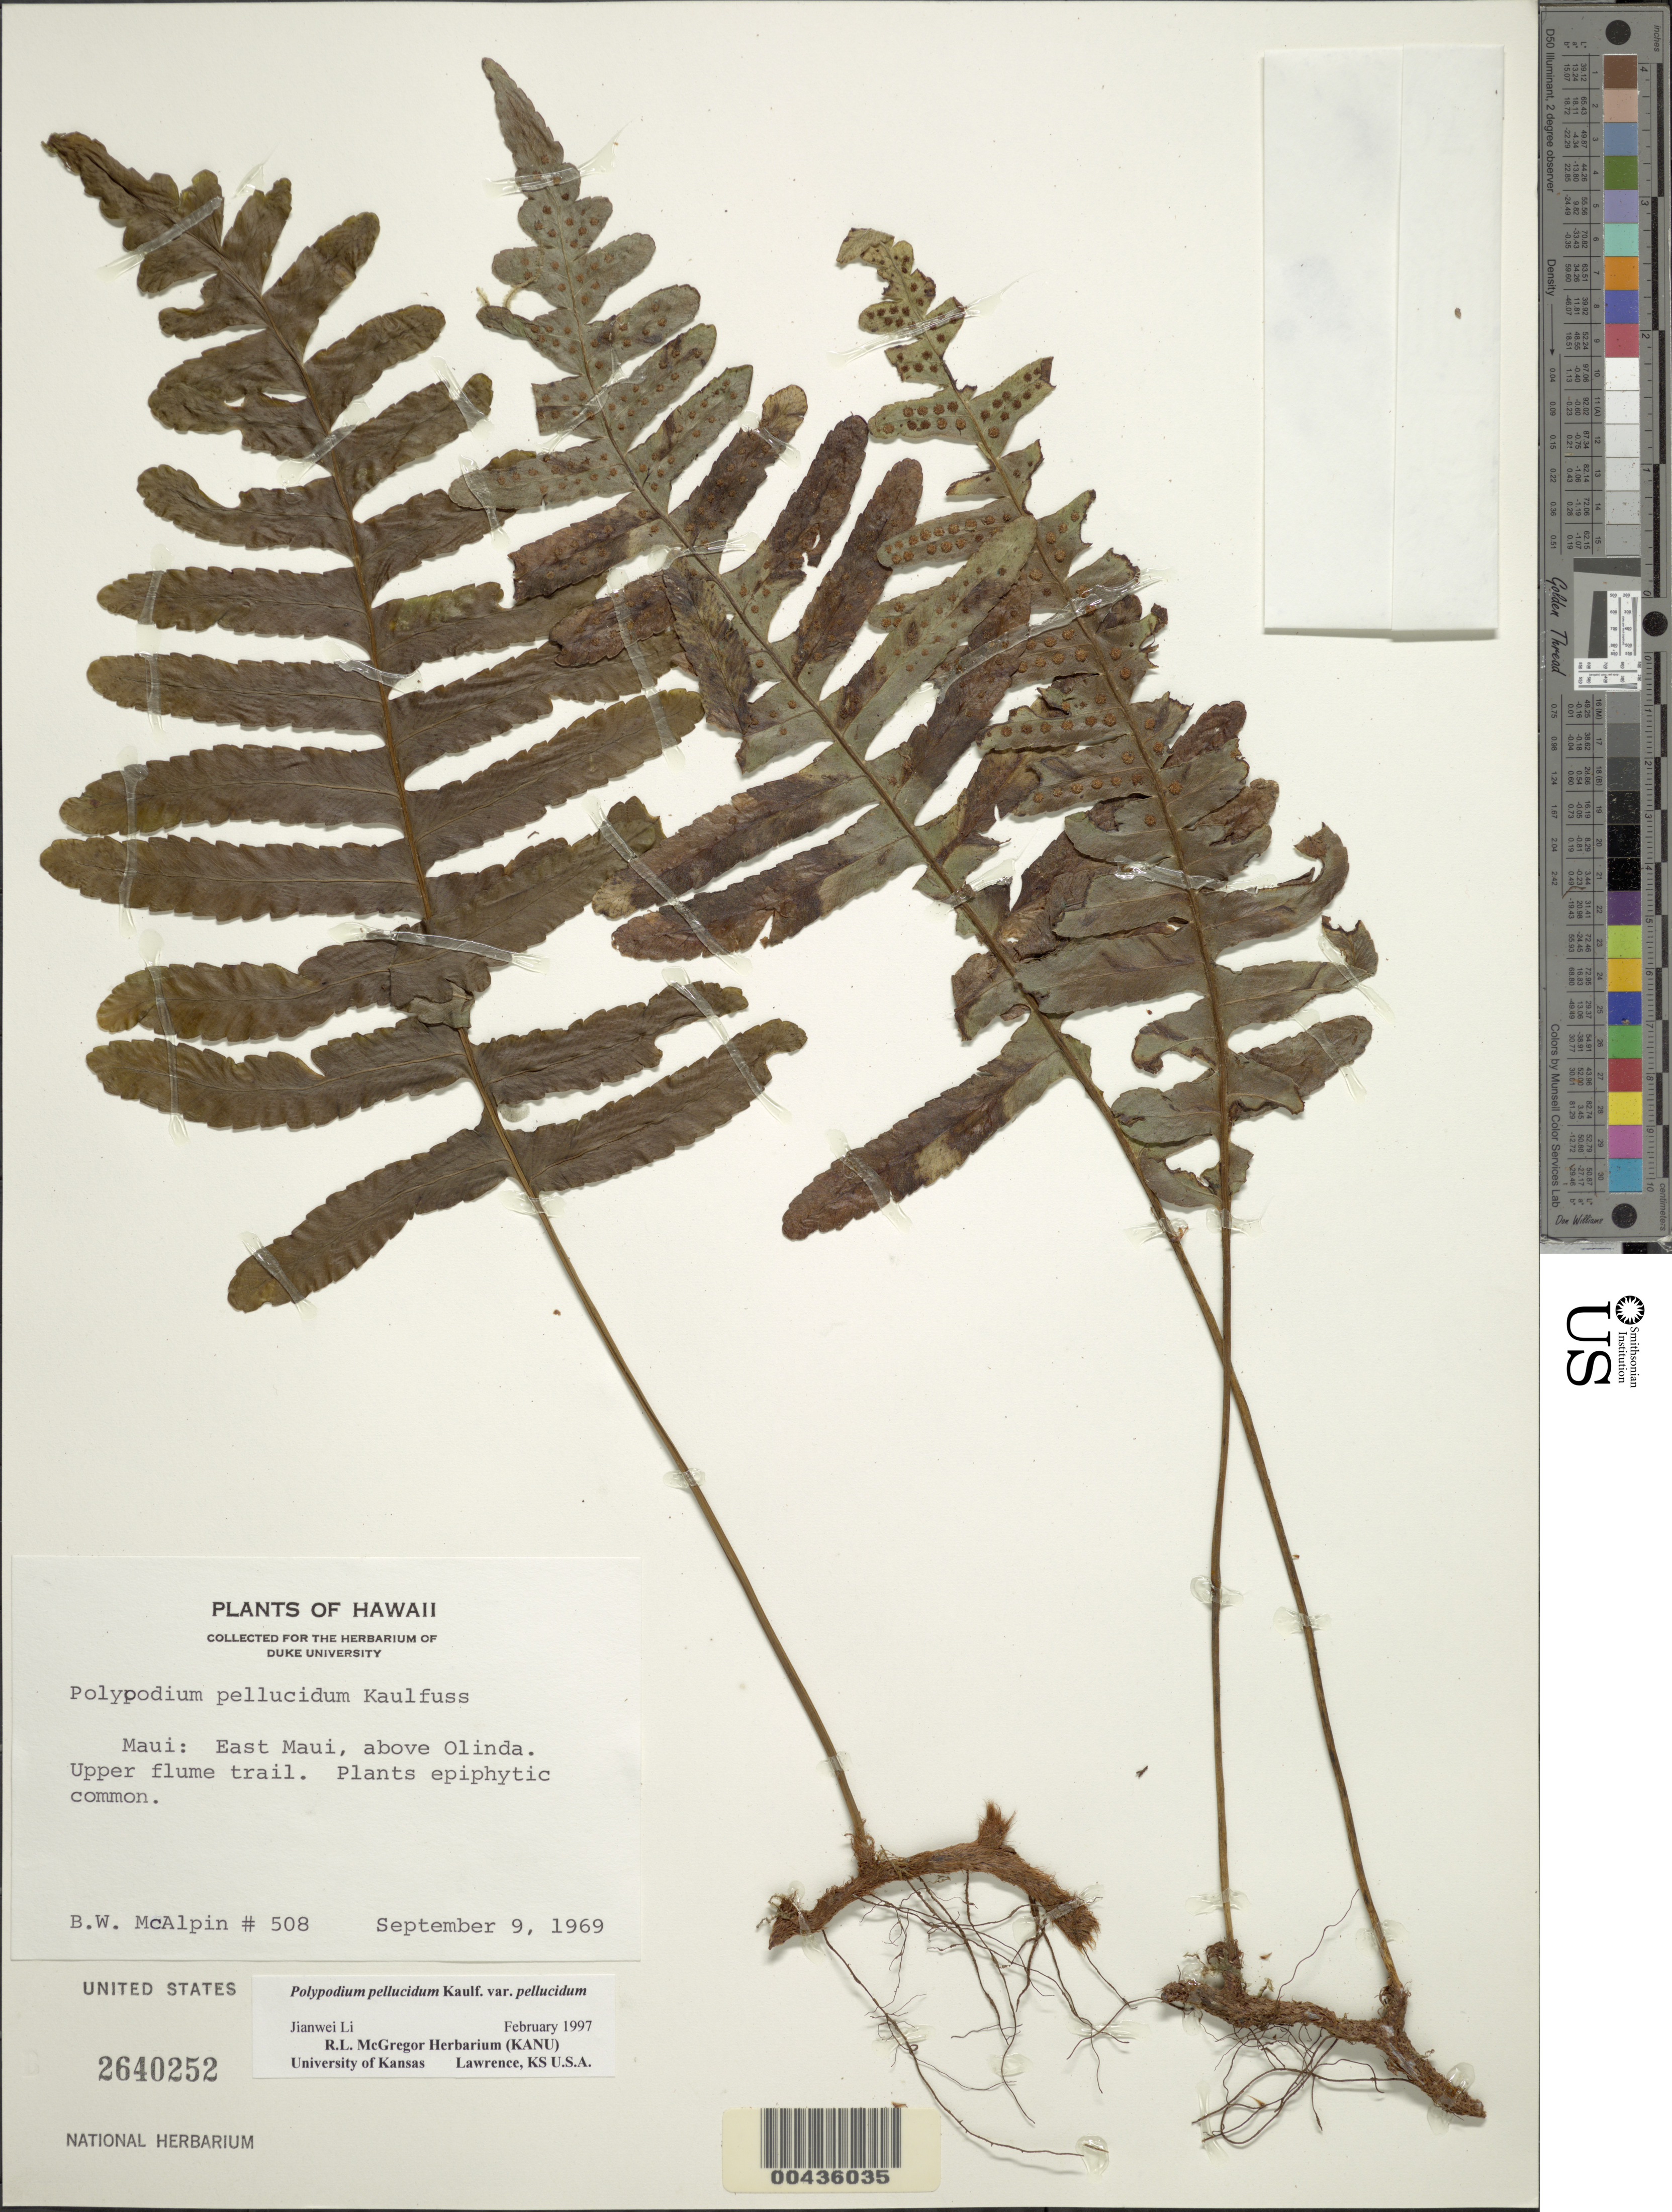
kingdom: Plantae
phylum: Tracheophyta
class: Polypodiopsida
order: Polypodiales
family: Polypodiaceae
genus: Polypodium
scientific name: Polypodium pellucidum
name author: Kaulf.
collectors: B. McAlpine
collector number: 508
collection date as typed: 9 Sep 1969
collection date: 1969-09-09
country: United States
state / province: Hawaii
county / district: Maui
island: Maui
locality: E Maui, above Olinda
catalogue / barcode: US 2640252